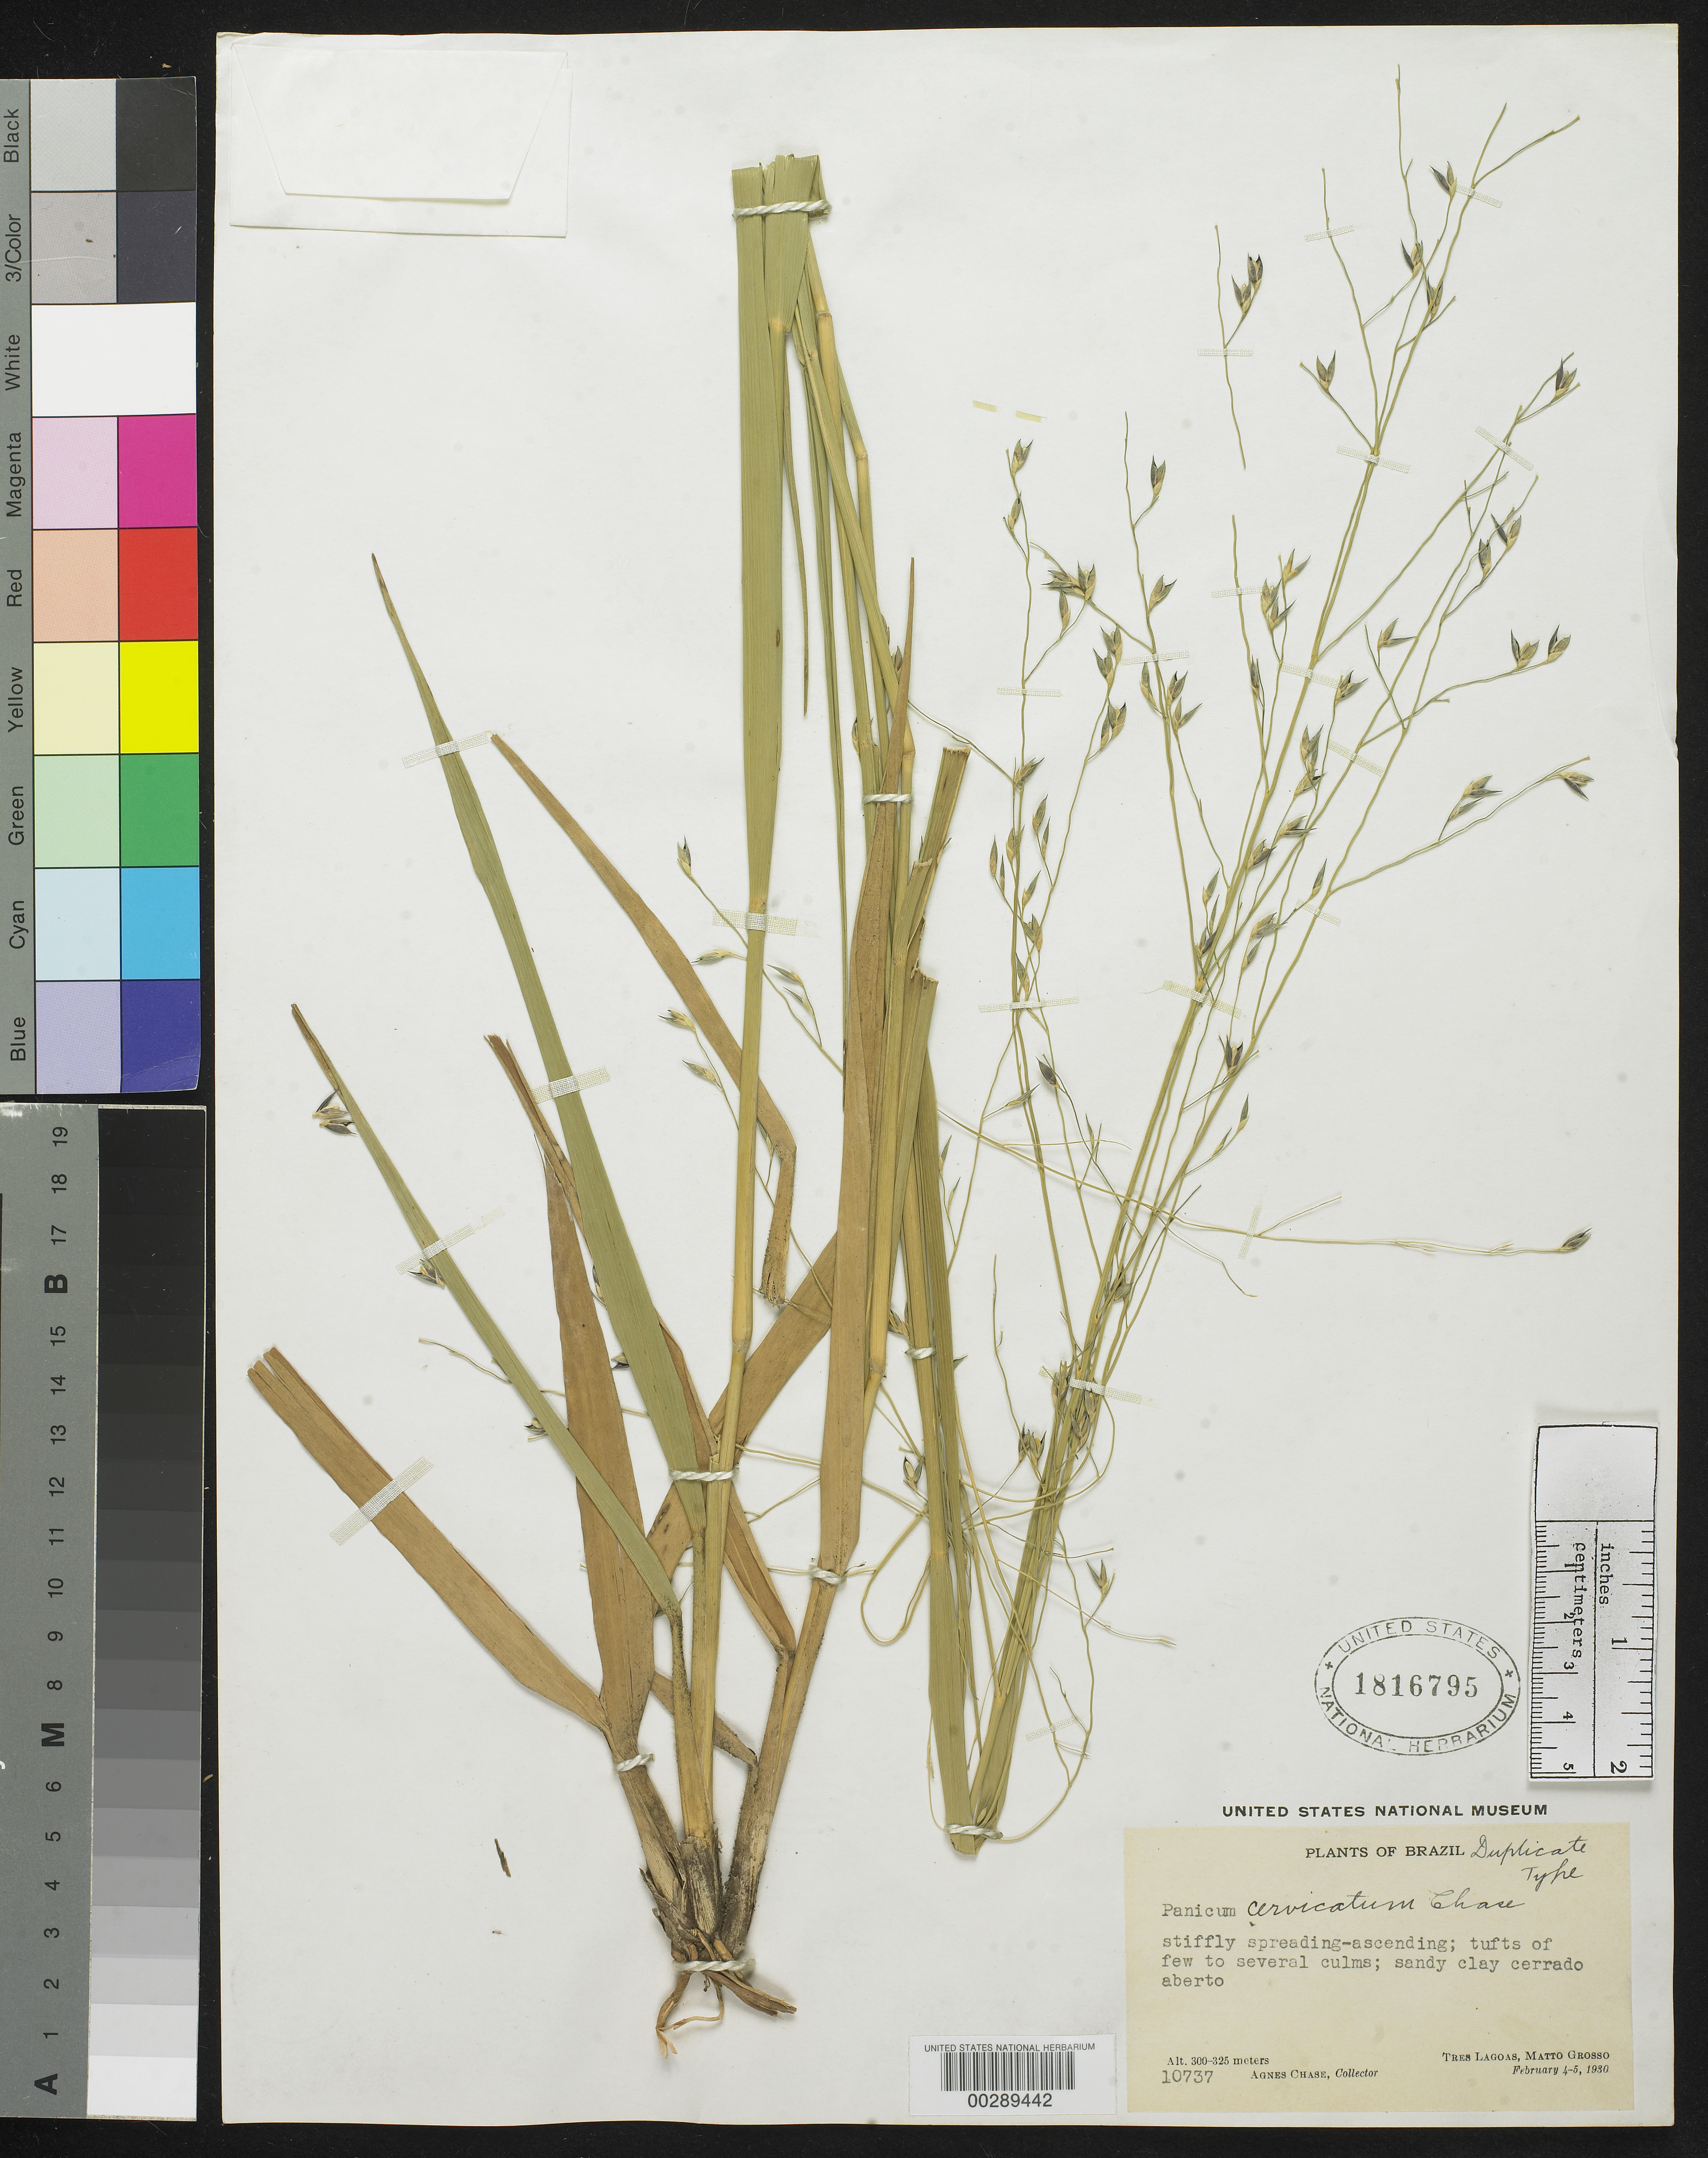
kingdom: Plantae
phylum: Tracheophyta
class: Liliopsida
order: Poales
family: Poaceae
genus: Panicum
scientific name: Panicum cervicatum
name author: Chase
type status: Isotype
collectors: A. Chase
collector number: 10737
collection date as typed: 04 Feb 1930 to 05 Feb 1930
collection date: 1930-02-04/1930-02-05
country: Brazil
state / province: Mato Grosso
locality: Tres Lagoas.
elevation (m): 300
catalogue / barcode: US 1816795